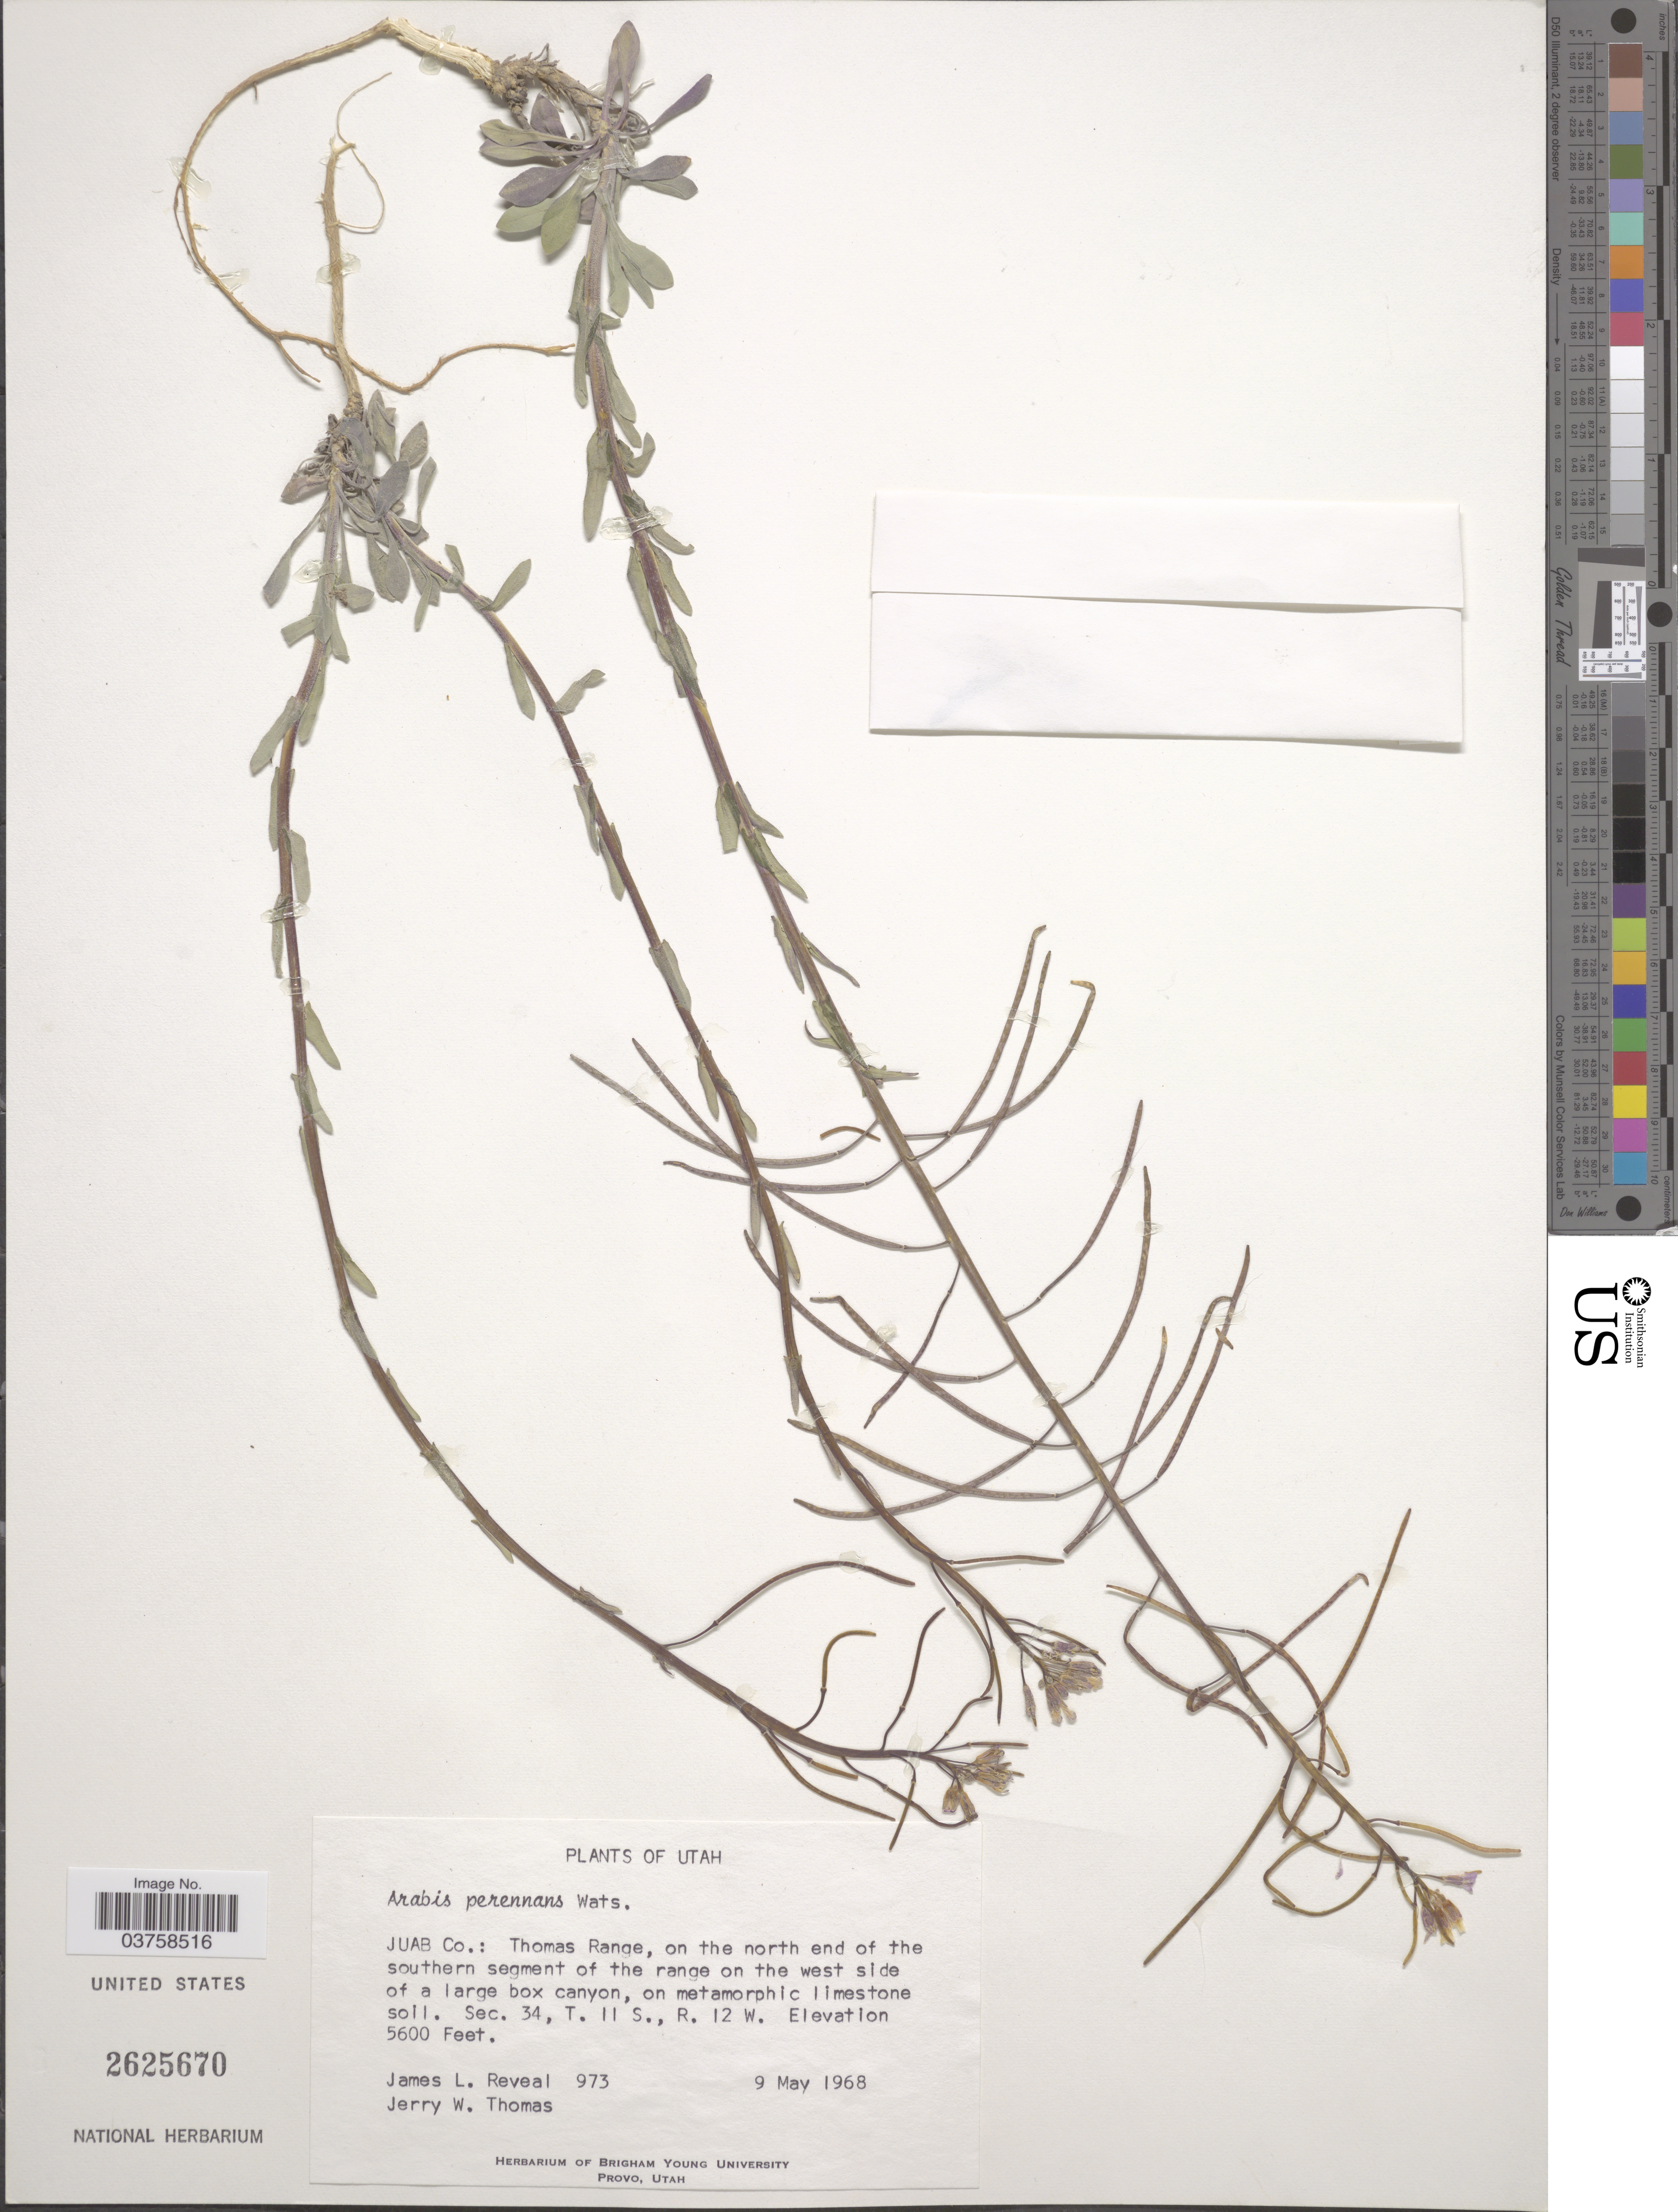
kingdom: Plantae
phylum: Tracheophyta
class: Magnoliopsida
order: Brassicales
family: Brassicaceae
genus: Arabis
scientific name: Arabis perennans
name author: S. Watson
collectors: J. L. Reveal & J. W. Thomas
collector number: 973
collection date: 1968-05-09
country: United States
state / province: Utah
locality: Juab Co.: Thomas Range, on the north end of the southern segment of the range on the west side of a large box canyon. Sec. 34, T. 11 S., R. 12 W.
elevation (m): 1707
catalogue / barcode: US 2625670